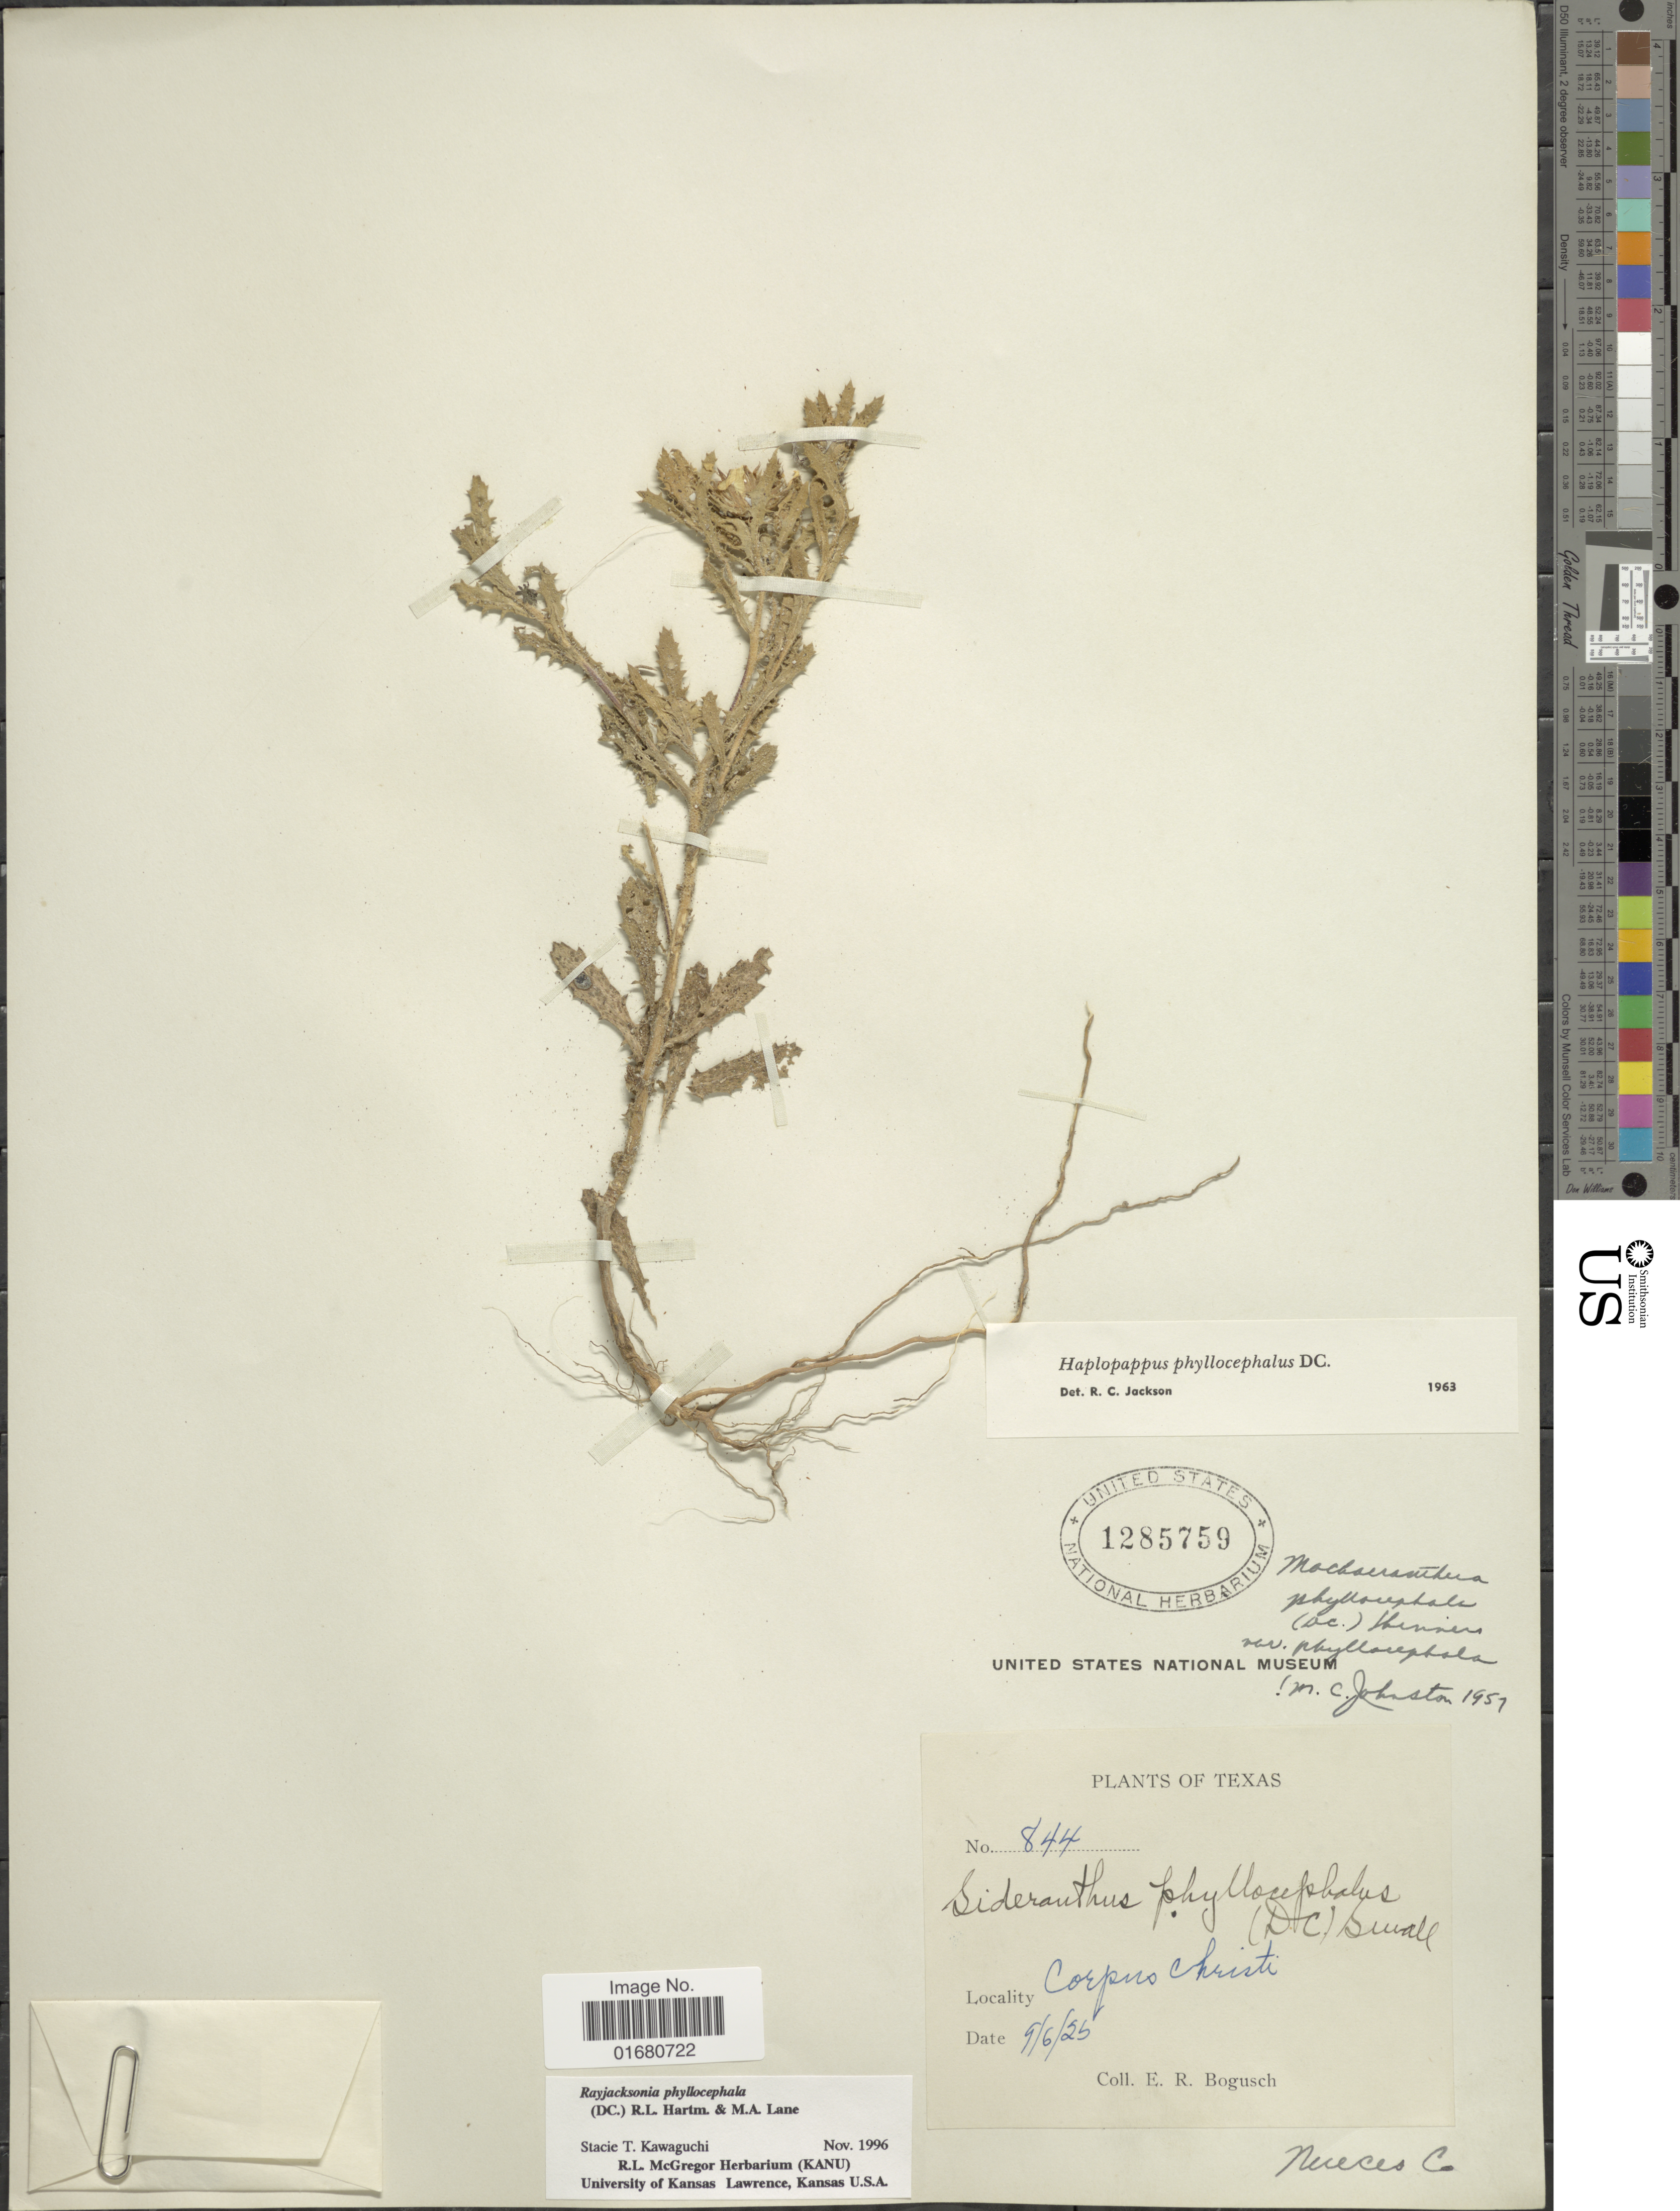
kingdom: Plantae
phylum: Tracheophyta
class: Magnoliopsida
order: Asterales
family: Asteraceae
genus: Rayjacksonia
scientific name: Rayjacksonia phyllocephala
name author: (DC.) R.L. Hartm. & M.A. Lane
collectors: E. Bogusch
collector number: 844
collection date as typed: Transcribed d/m/y: 6/9/25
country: United States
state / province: Texas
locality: Corpus Christi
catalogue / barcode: US 1285759